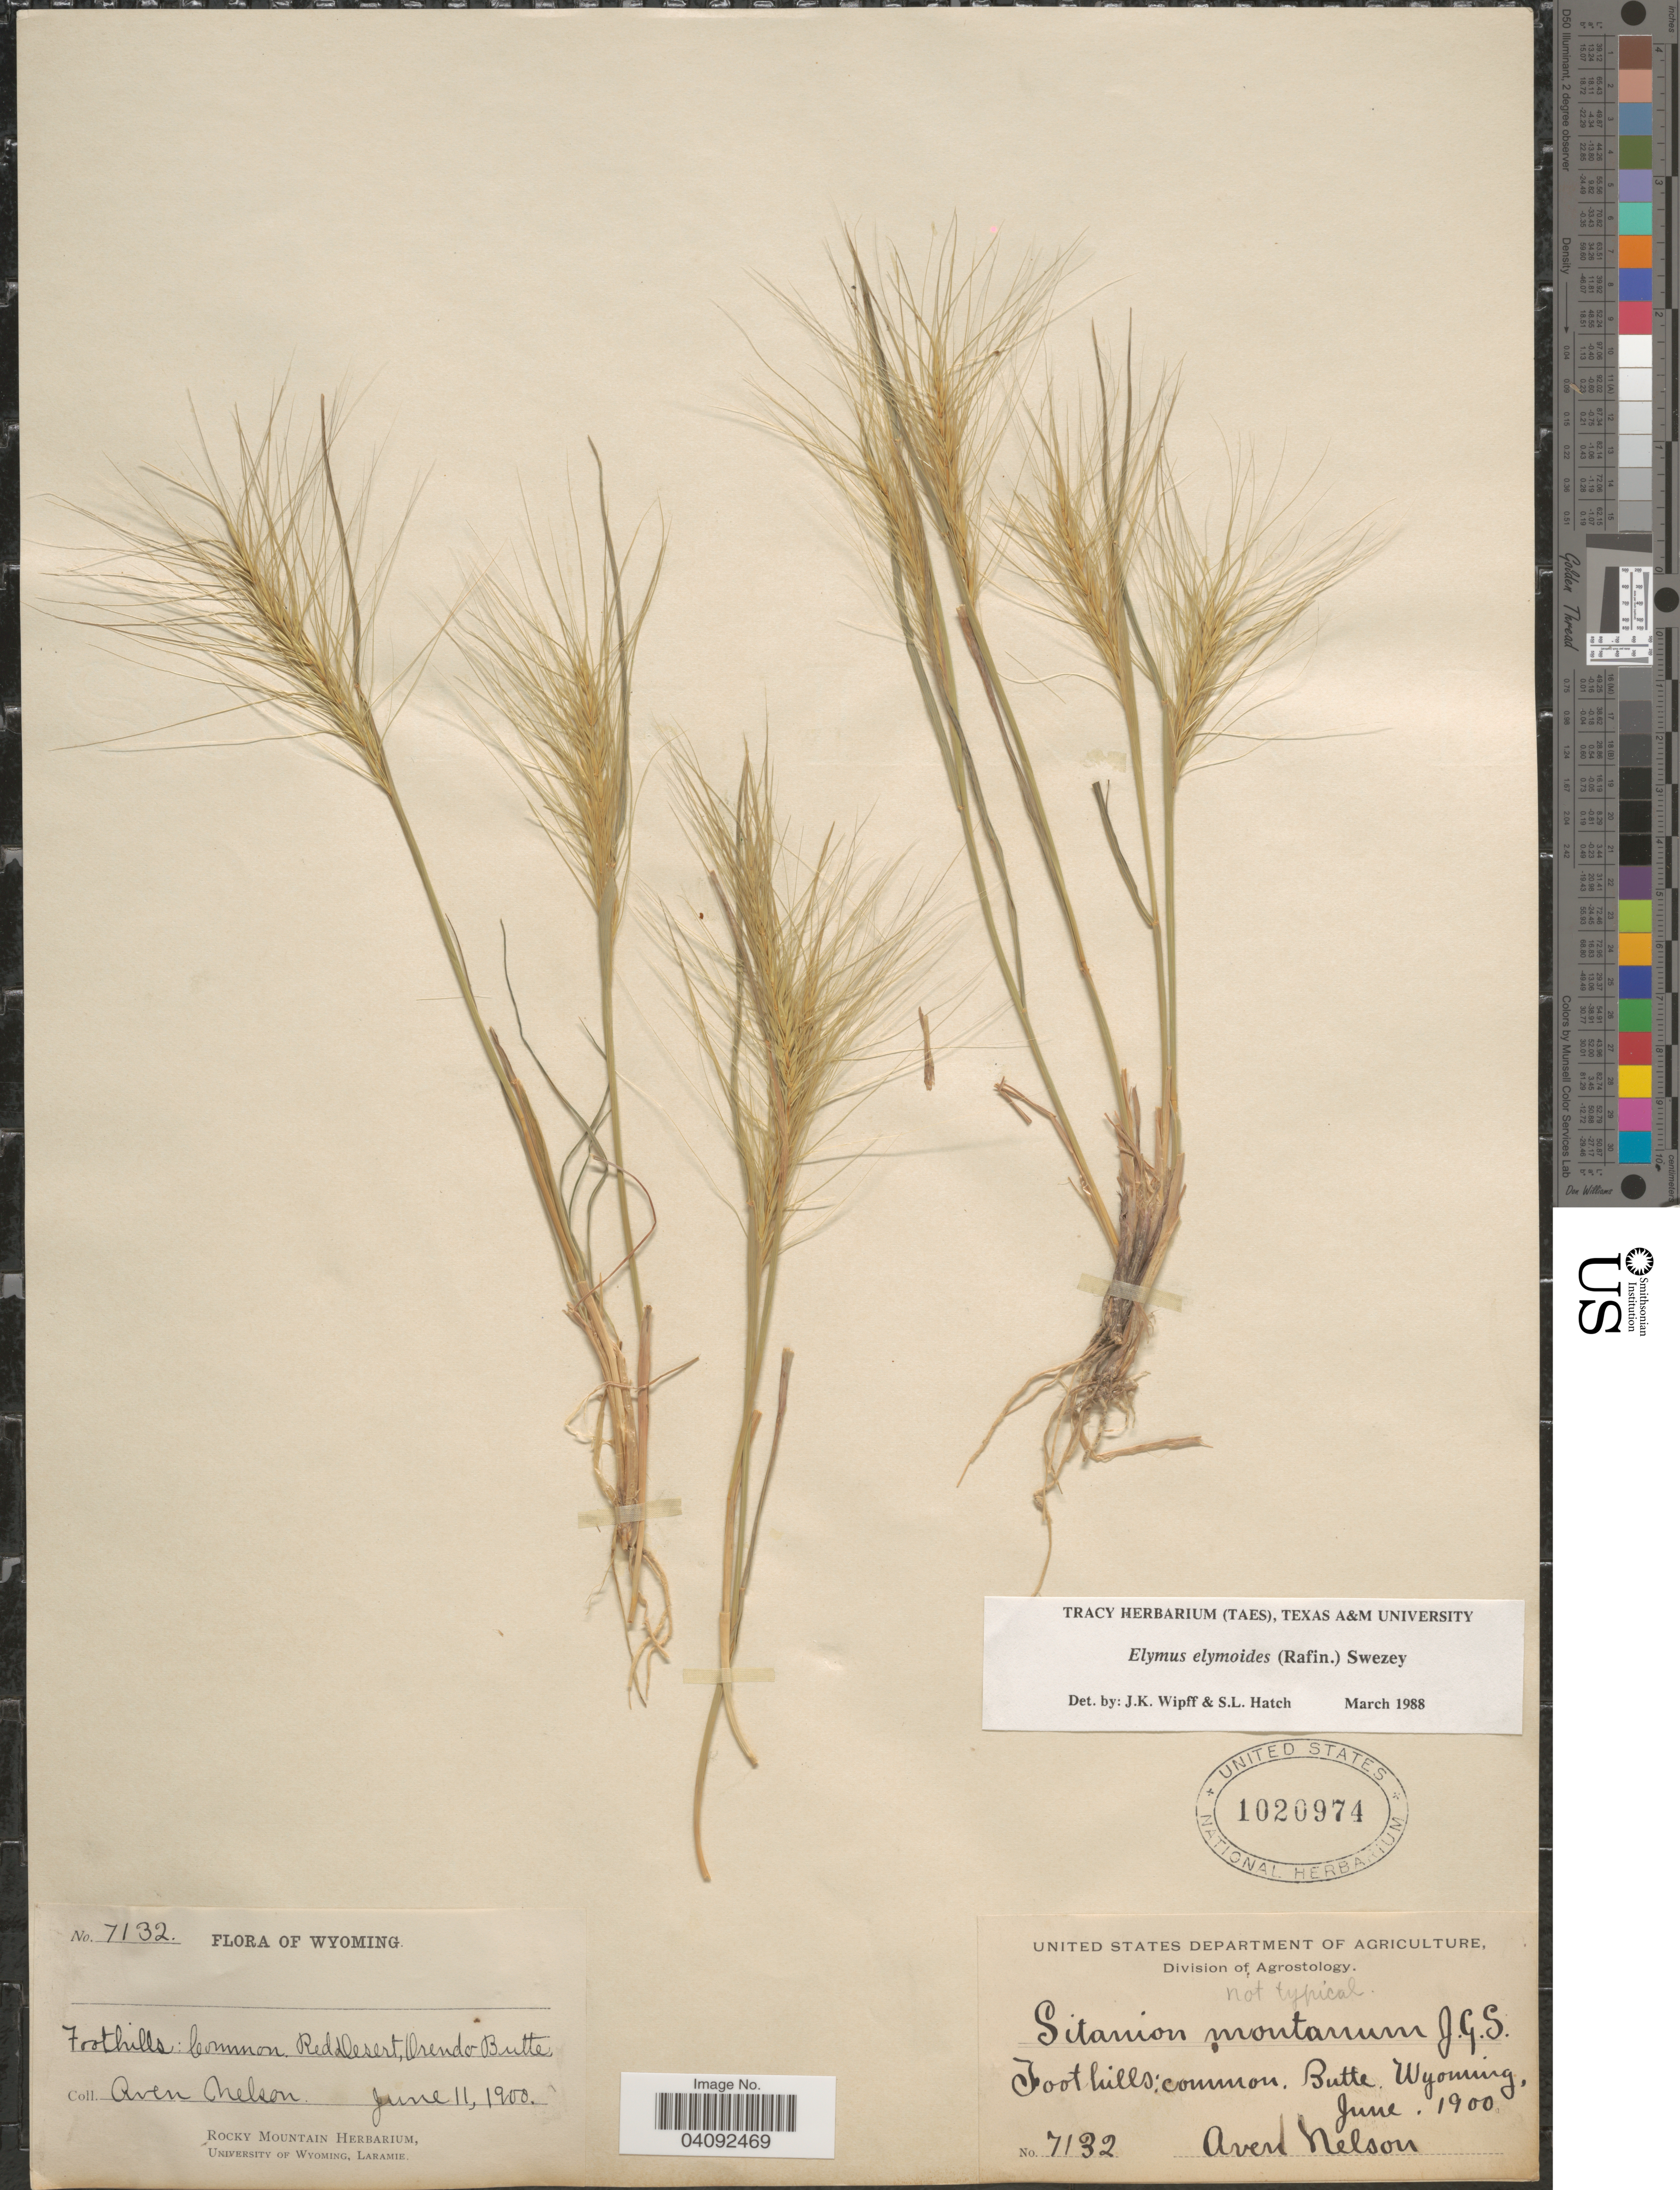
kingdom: Plantae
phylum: Tracheophyta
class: Liliopsida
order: Poales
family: Poaceae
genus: Elymus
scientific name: Elymus elymoides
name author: (Raf.) Swezey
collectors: A. Nelson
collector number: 7132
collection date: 1900-06-11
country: United States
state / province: Wyoming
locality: Foothills: Common Red Desert, Orendo Butte.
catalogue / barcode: US 1020974